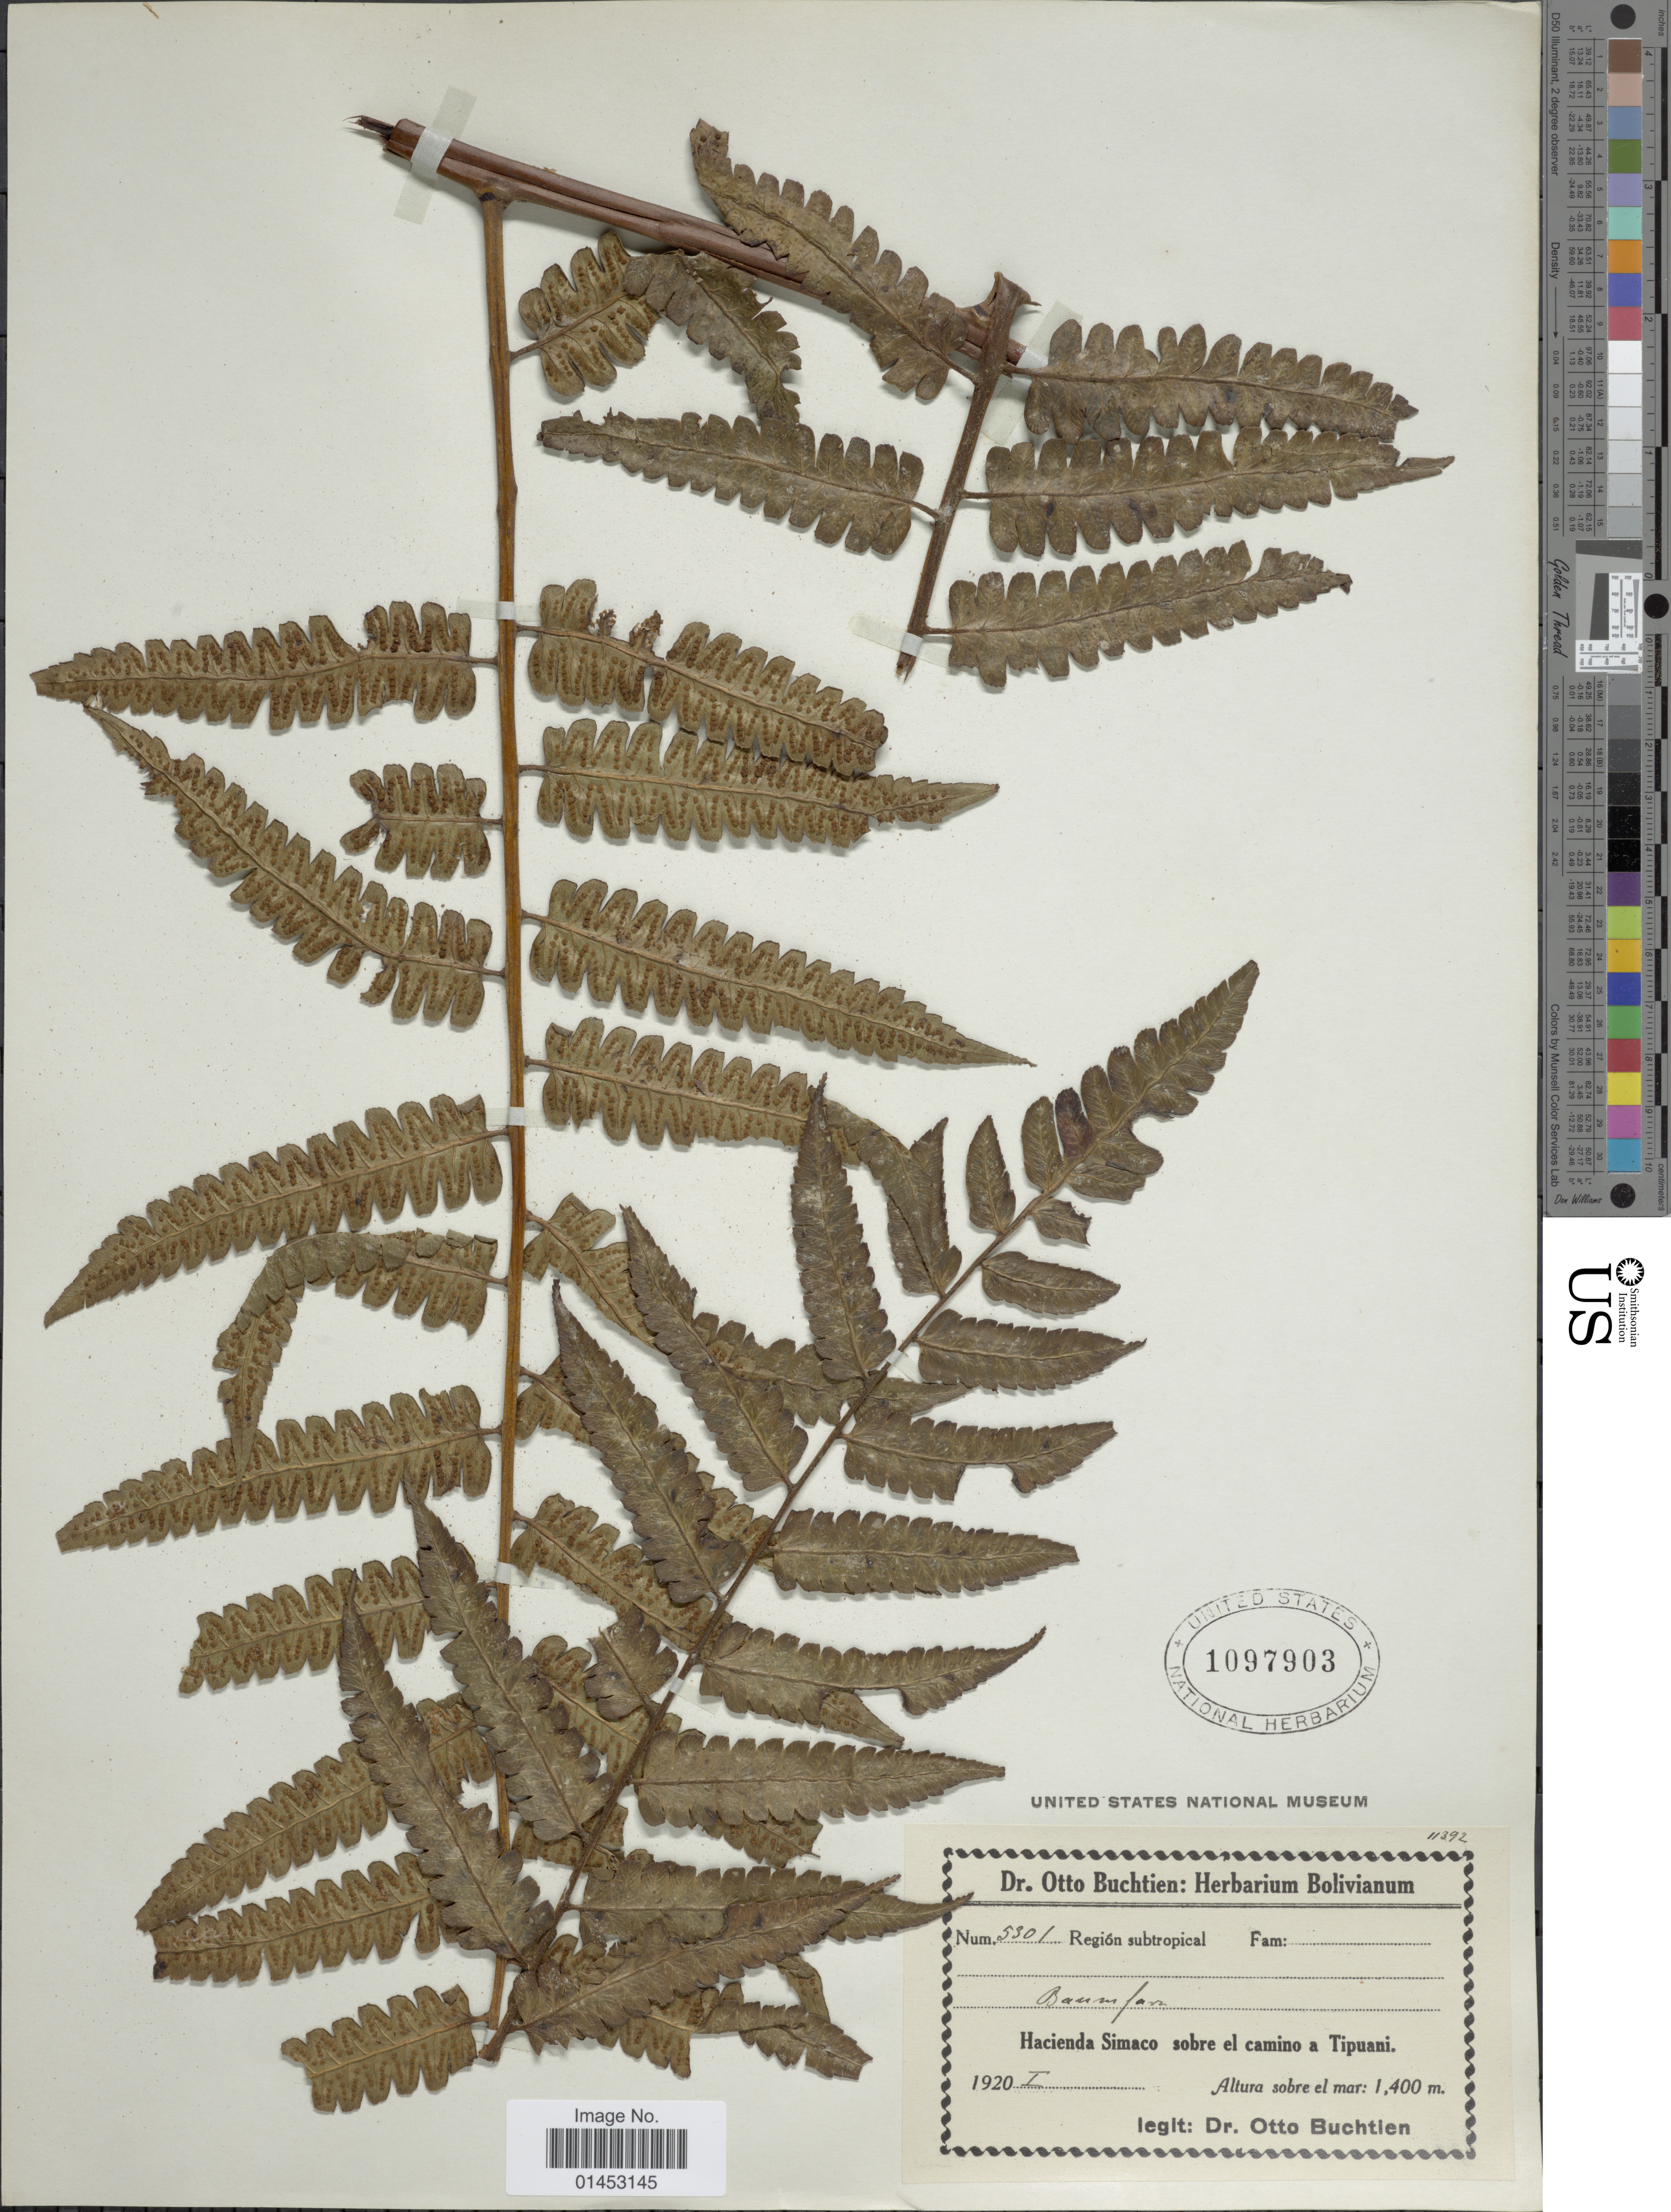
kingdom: Plantae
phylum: Tracheophyta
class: Polypodiopsida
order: Cyatheales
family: Cyatheaceae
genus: Cyathea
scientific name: Cyathea ulei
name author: (Christ) Domin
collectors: O. Buchtien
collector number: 5301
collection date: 1920-01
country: Bolivia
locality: Region Subtropical, Hacienda Simaco sobre el camino a Tipuani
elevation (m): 1400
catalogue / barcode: US 1097903